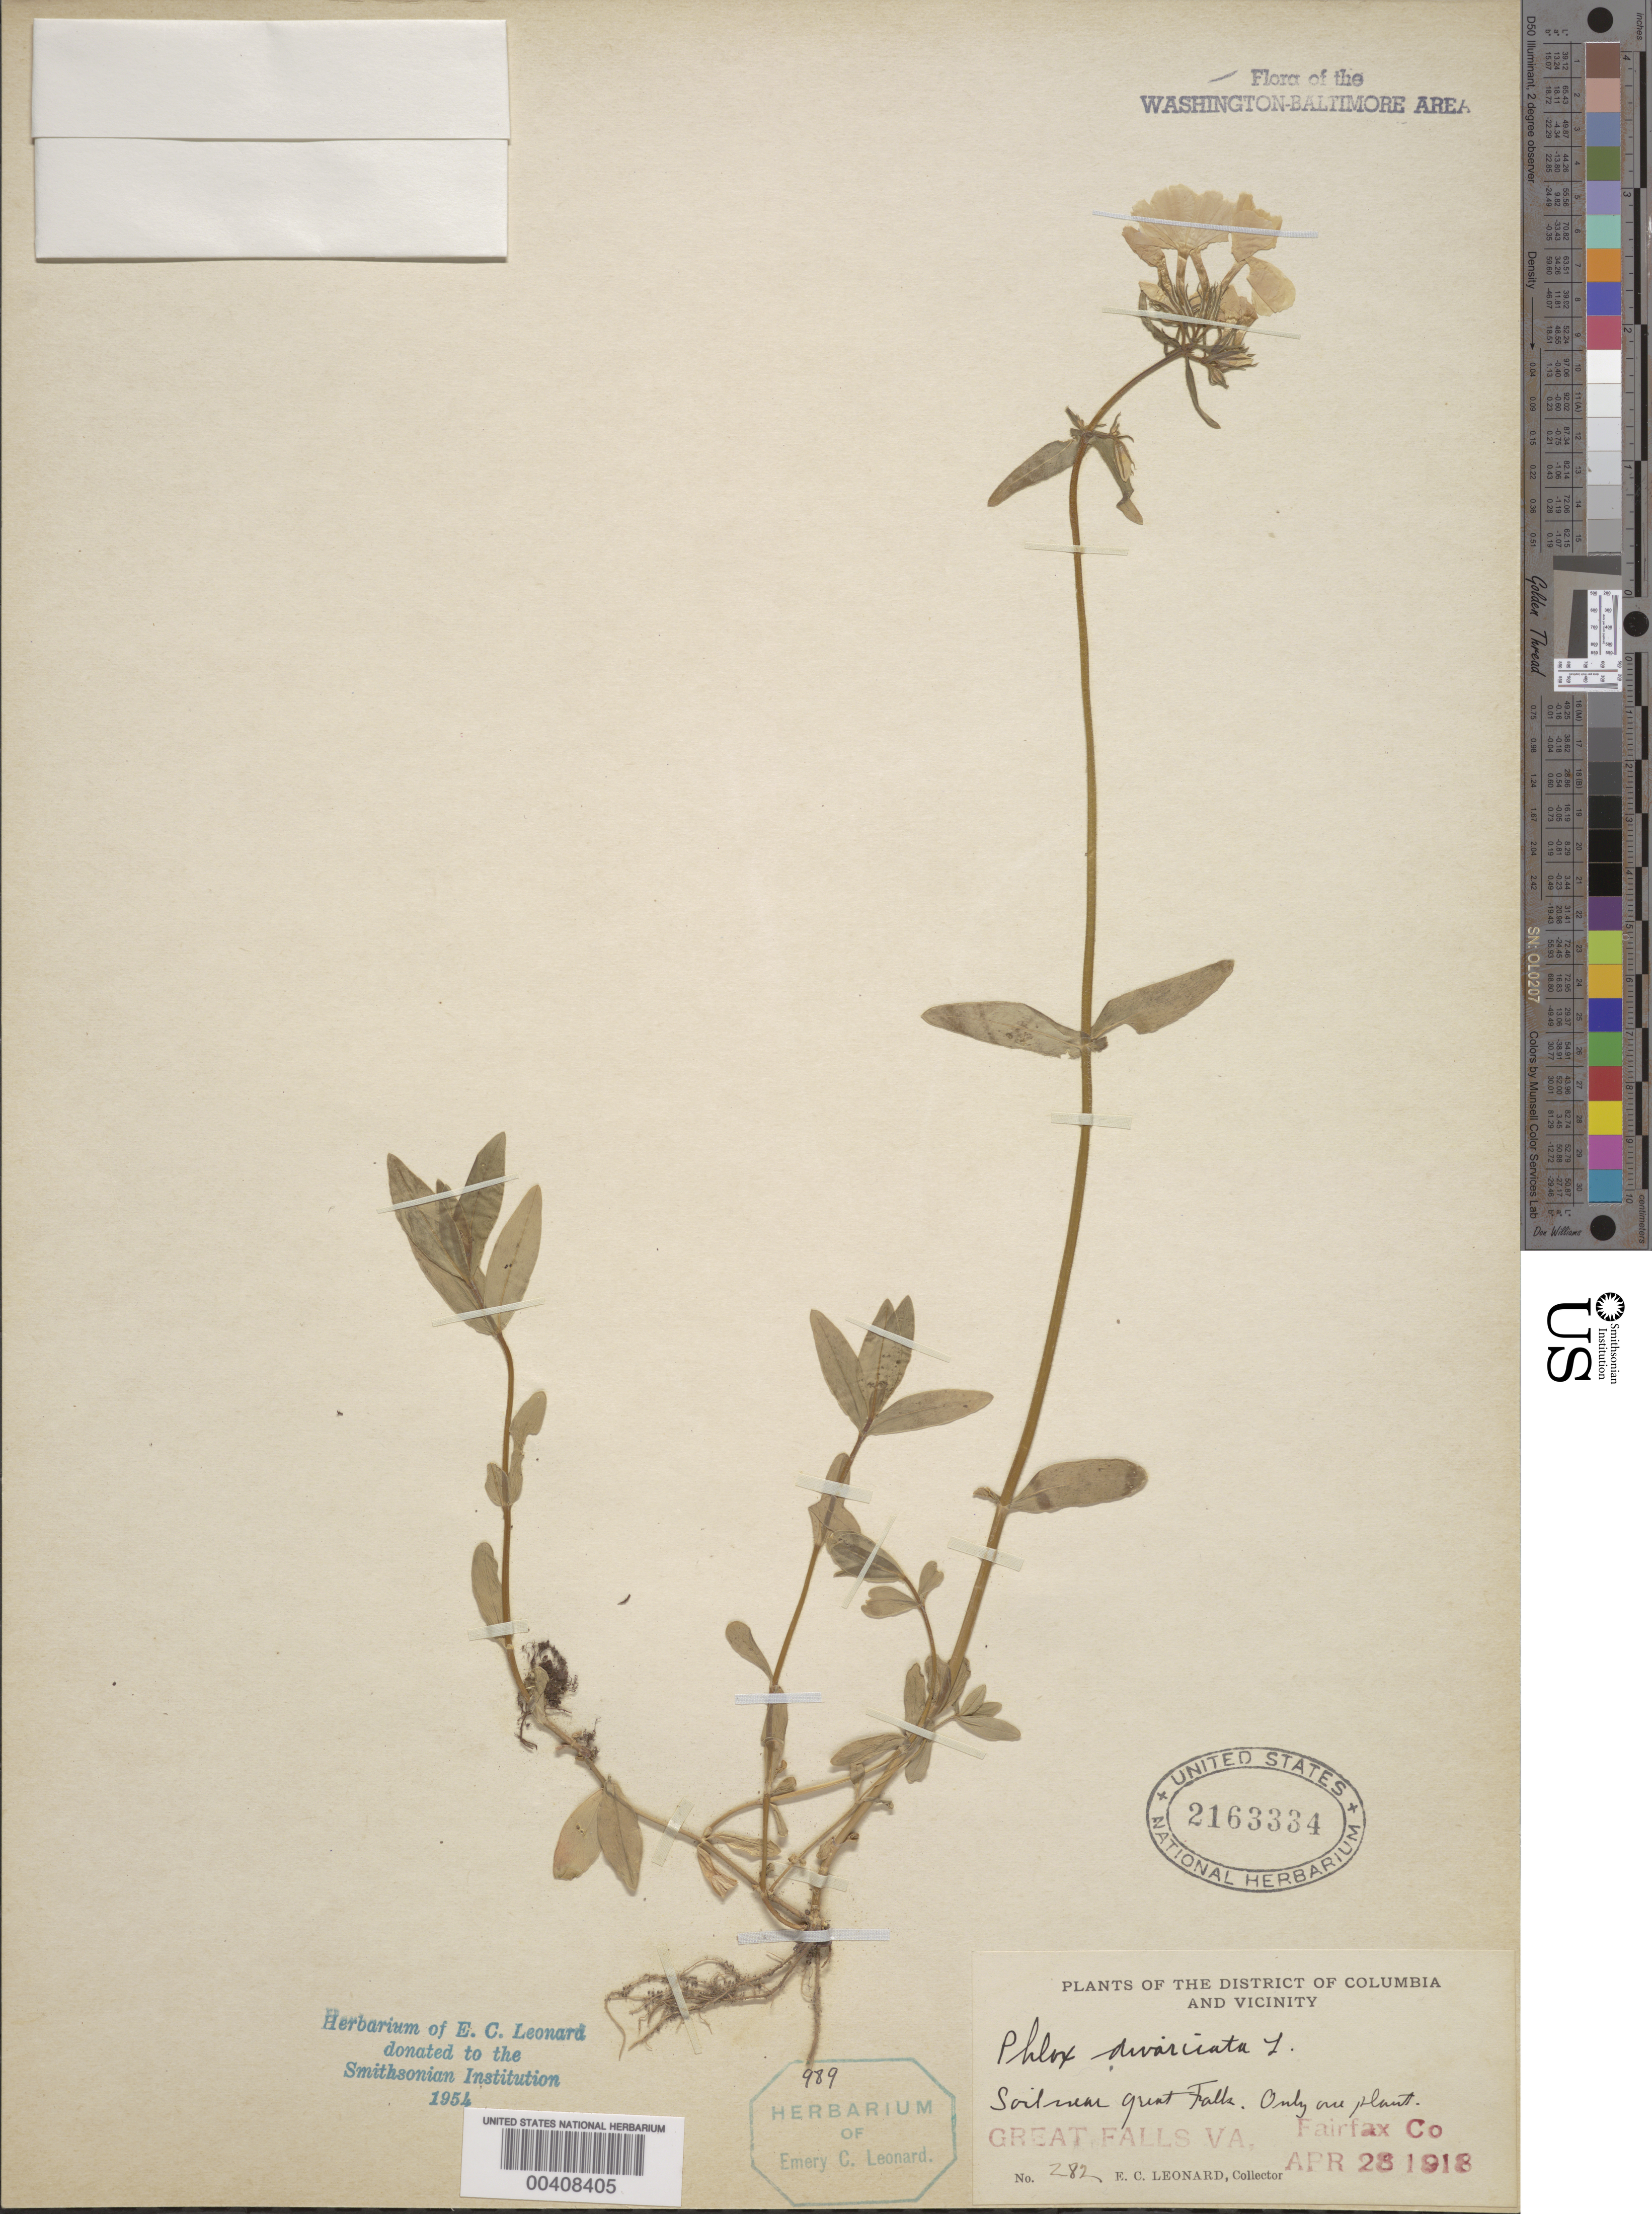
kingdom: Plantae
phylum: Tracheophyta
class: Magnoliopsida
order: Ericales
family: Polemoniaceae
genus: Phlox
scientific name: Phlox divaricata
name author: L.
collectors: E. C. Leonard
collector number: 282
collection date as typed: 28 Apr 1918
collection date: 1918-04-28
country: United States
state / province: Virginia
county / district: Fairfax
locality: Great Falls C. and O. Canal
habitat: Soil near falls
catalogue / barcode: US 2163334